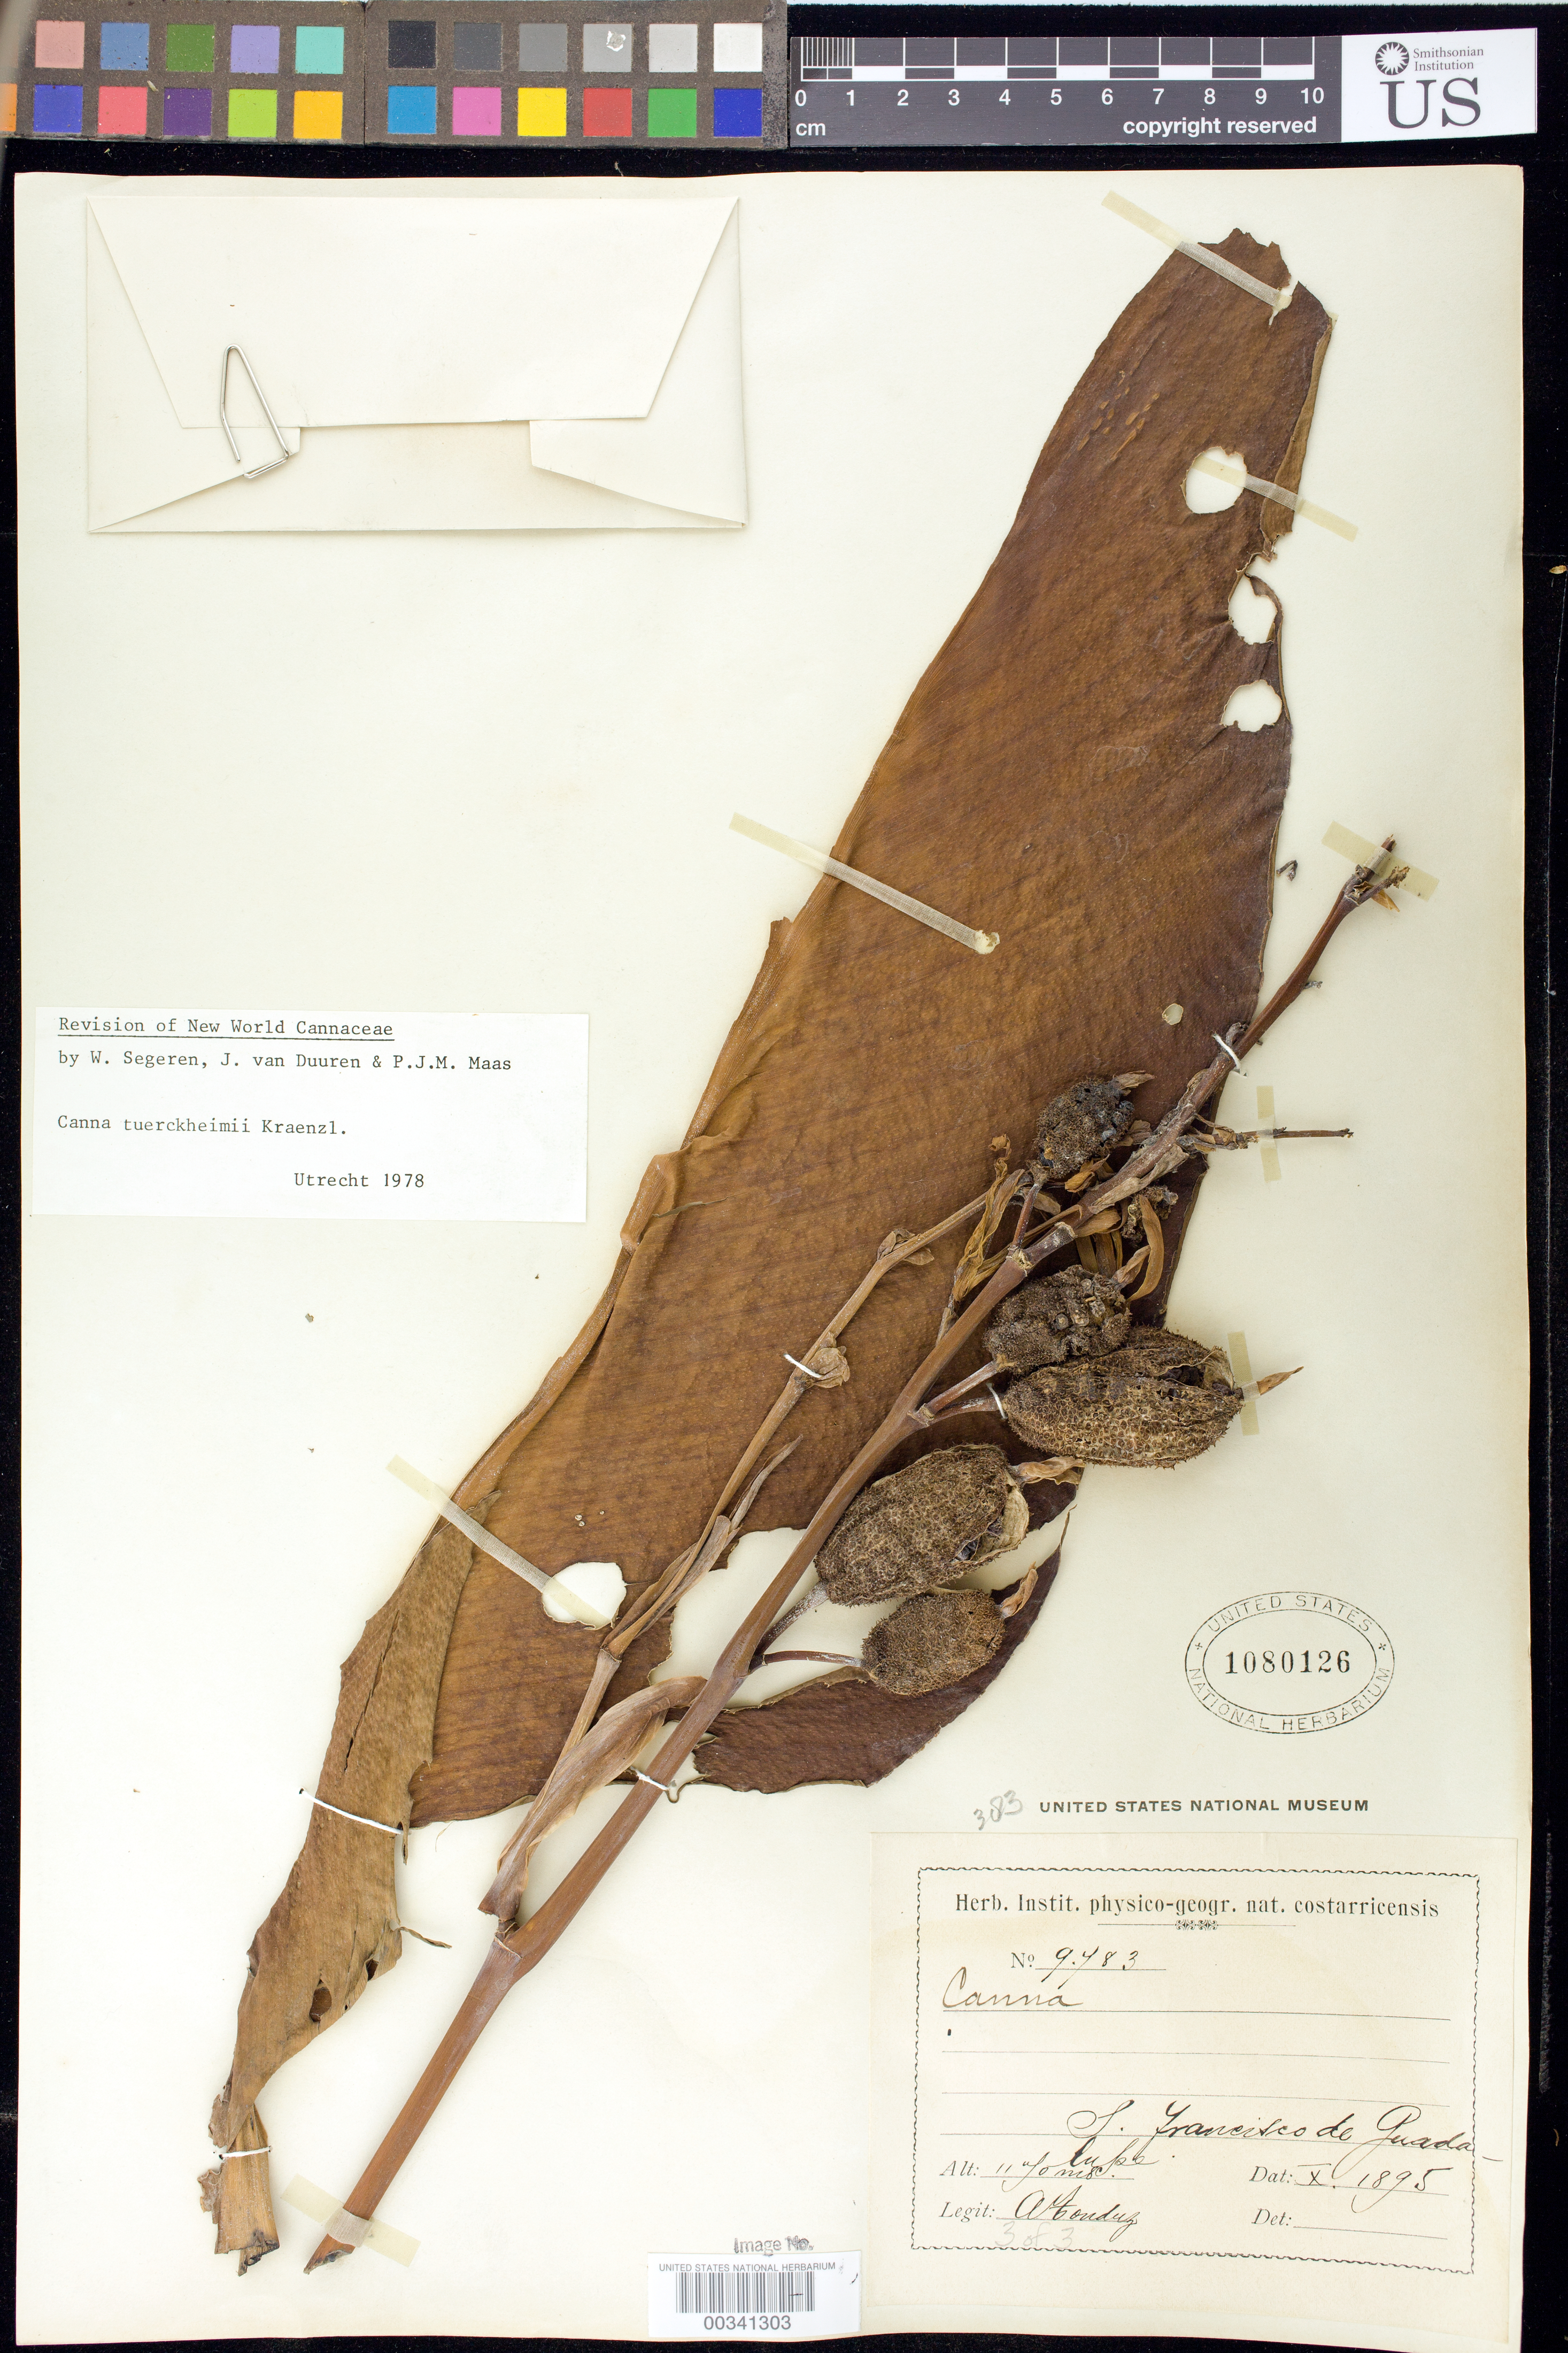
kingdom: Plantae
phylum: Tracheophyta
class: Liliopsida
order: Zingiberales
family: Cannaceae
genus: Canna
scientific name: Canna tuerckheimii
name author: Kraenzl. in Engl.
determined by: Segeren, W.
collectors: A. Tonduz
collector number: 9783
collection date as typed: Oct 1895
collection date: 1895-10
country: Costa Rica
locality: S. Francisco de Guadalupe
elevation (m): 1170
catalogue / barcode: US 1080126